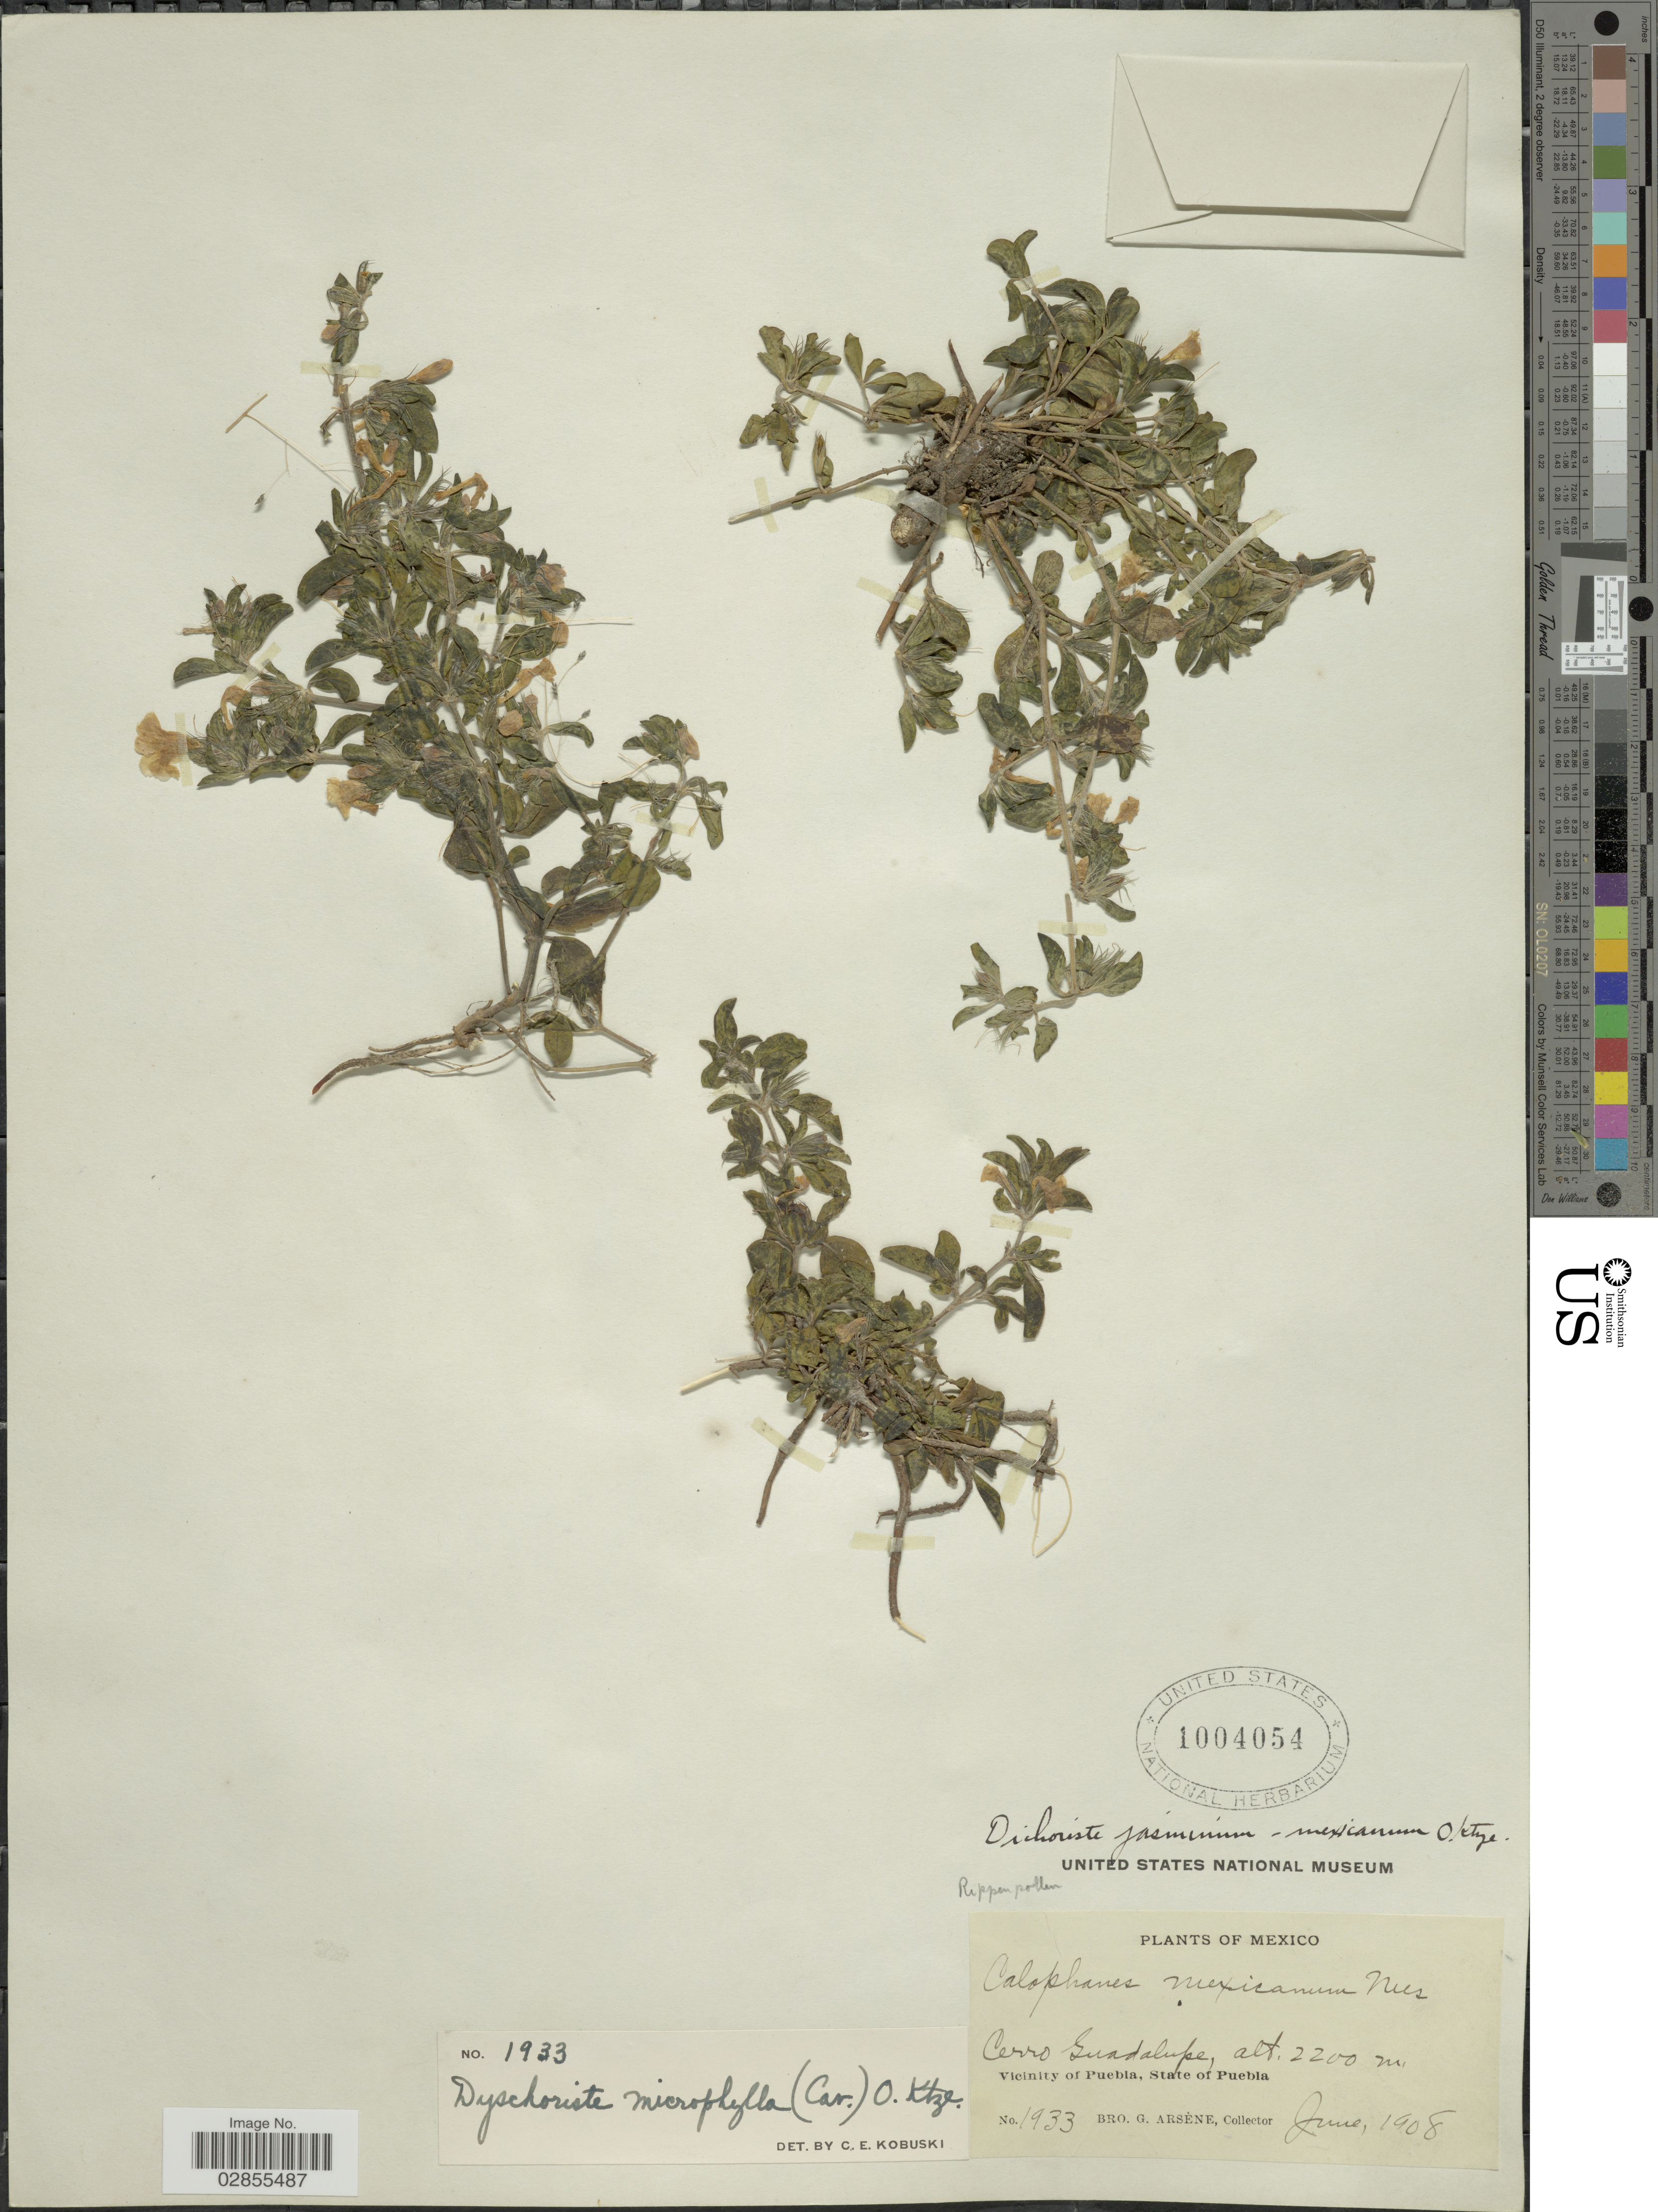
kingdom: Plantae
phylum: Tracheophyta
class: Magnoliopsida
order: Lamiales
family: Acanthaceae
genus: Dyschoriste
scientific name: Dyschoriste microphylla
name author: (Cav.) Kuntze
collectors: Bro. G. Arsène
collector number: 1933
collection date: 1908-06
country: Mexico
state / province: Puebla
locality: Cerro Guadalupe, Vicinity of Puebla.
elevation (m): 2200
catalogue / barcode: US 1004054